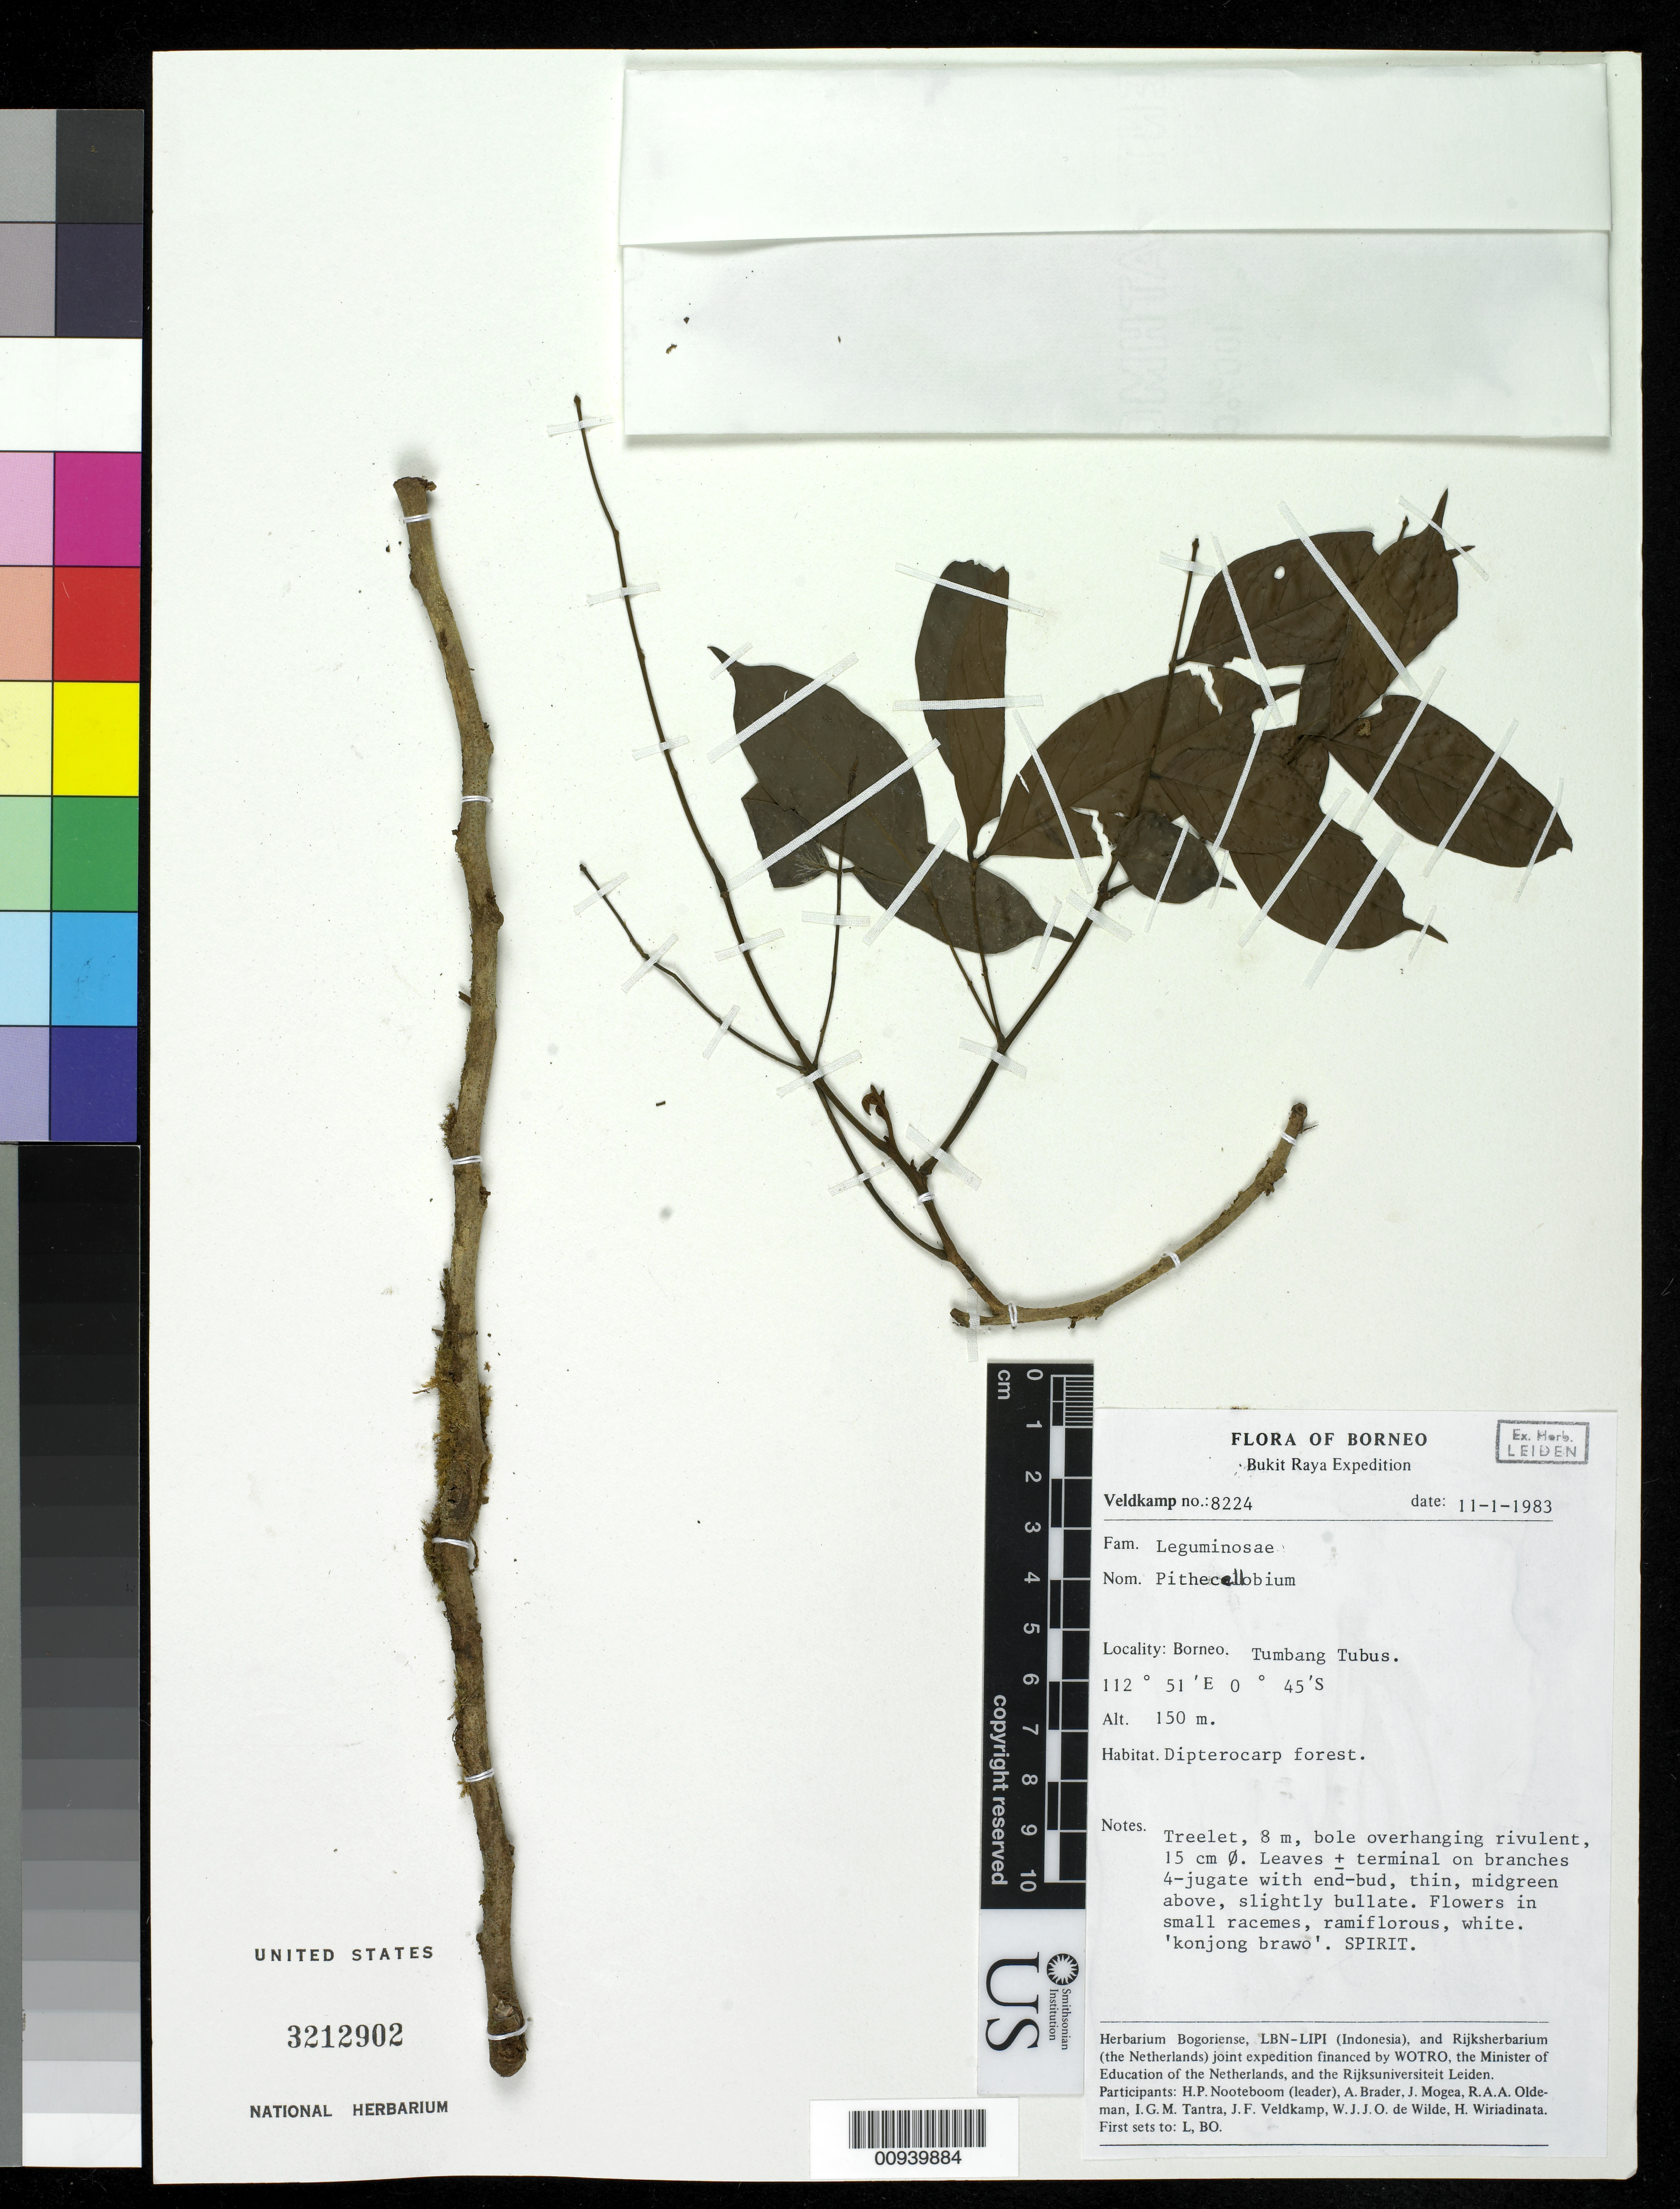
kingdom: Plantae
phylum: Tracheophyta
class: Magnoliopsida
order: Fabales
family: Fabaceae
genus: Pithecellobium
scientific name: Pithecellobium sp.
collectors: H. P. Nooteboom, R. Oldeman, J. F. Veldkamp, W. J. de Wilde, A. Brader, J. Mogea, J. Tantra & H. Wiriadinata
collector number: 8224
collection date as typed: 11 Jan 1983 or 01 Nov 1983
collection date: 1983-01-11 or 1983-11-01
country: Indonesia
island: Borneo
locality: Tambang Tubus, Bukit Raya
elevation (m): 150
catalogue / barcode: US 3212902